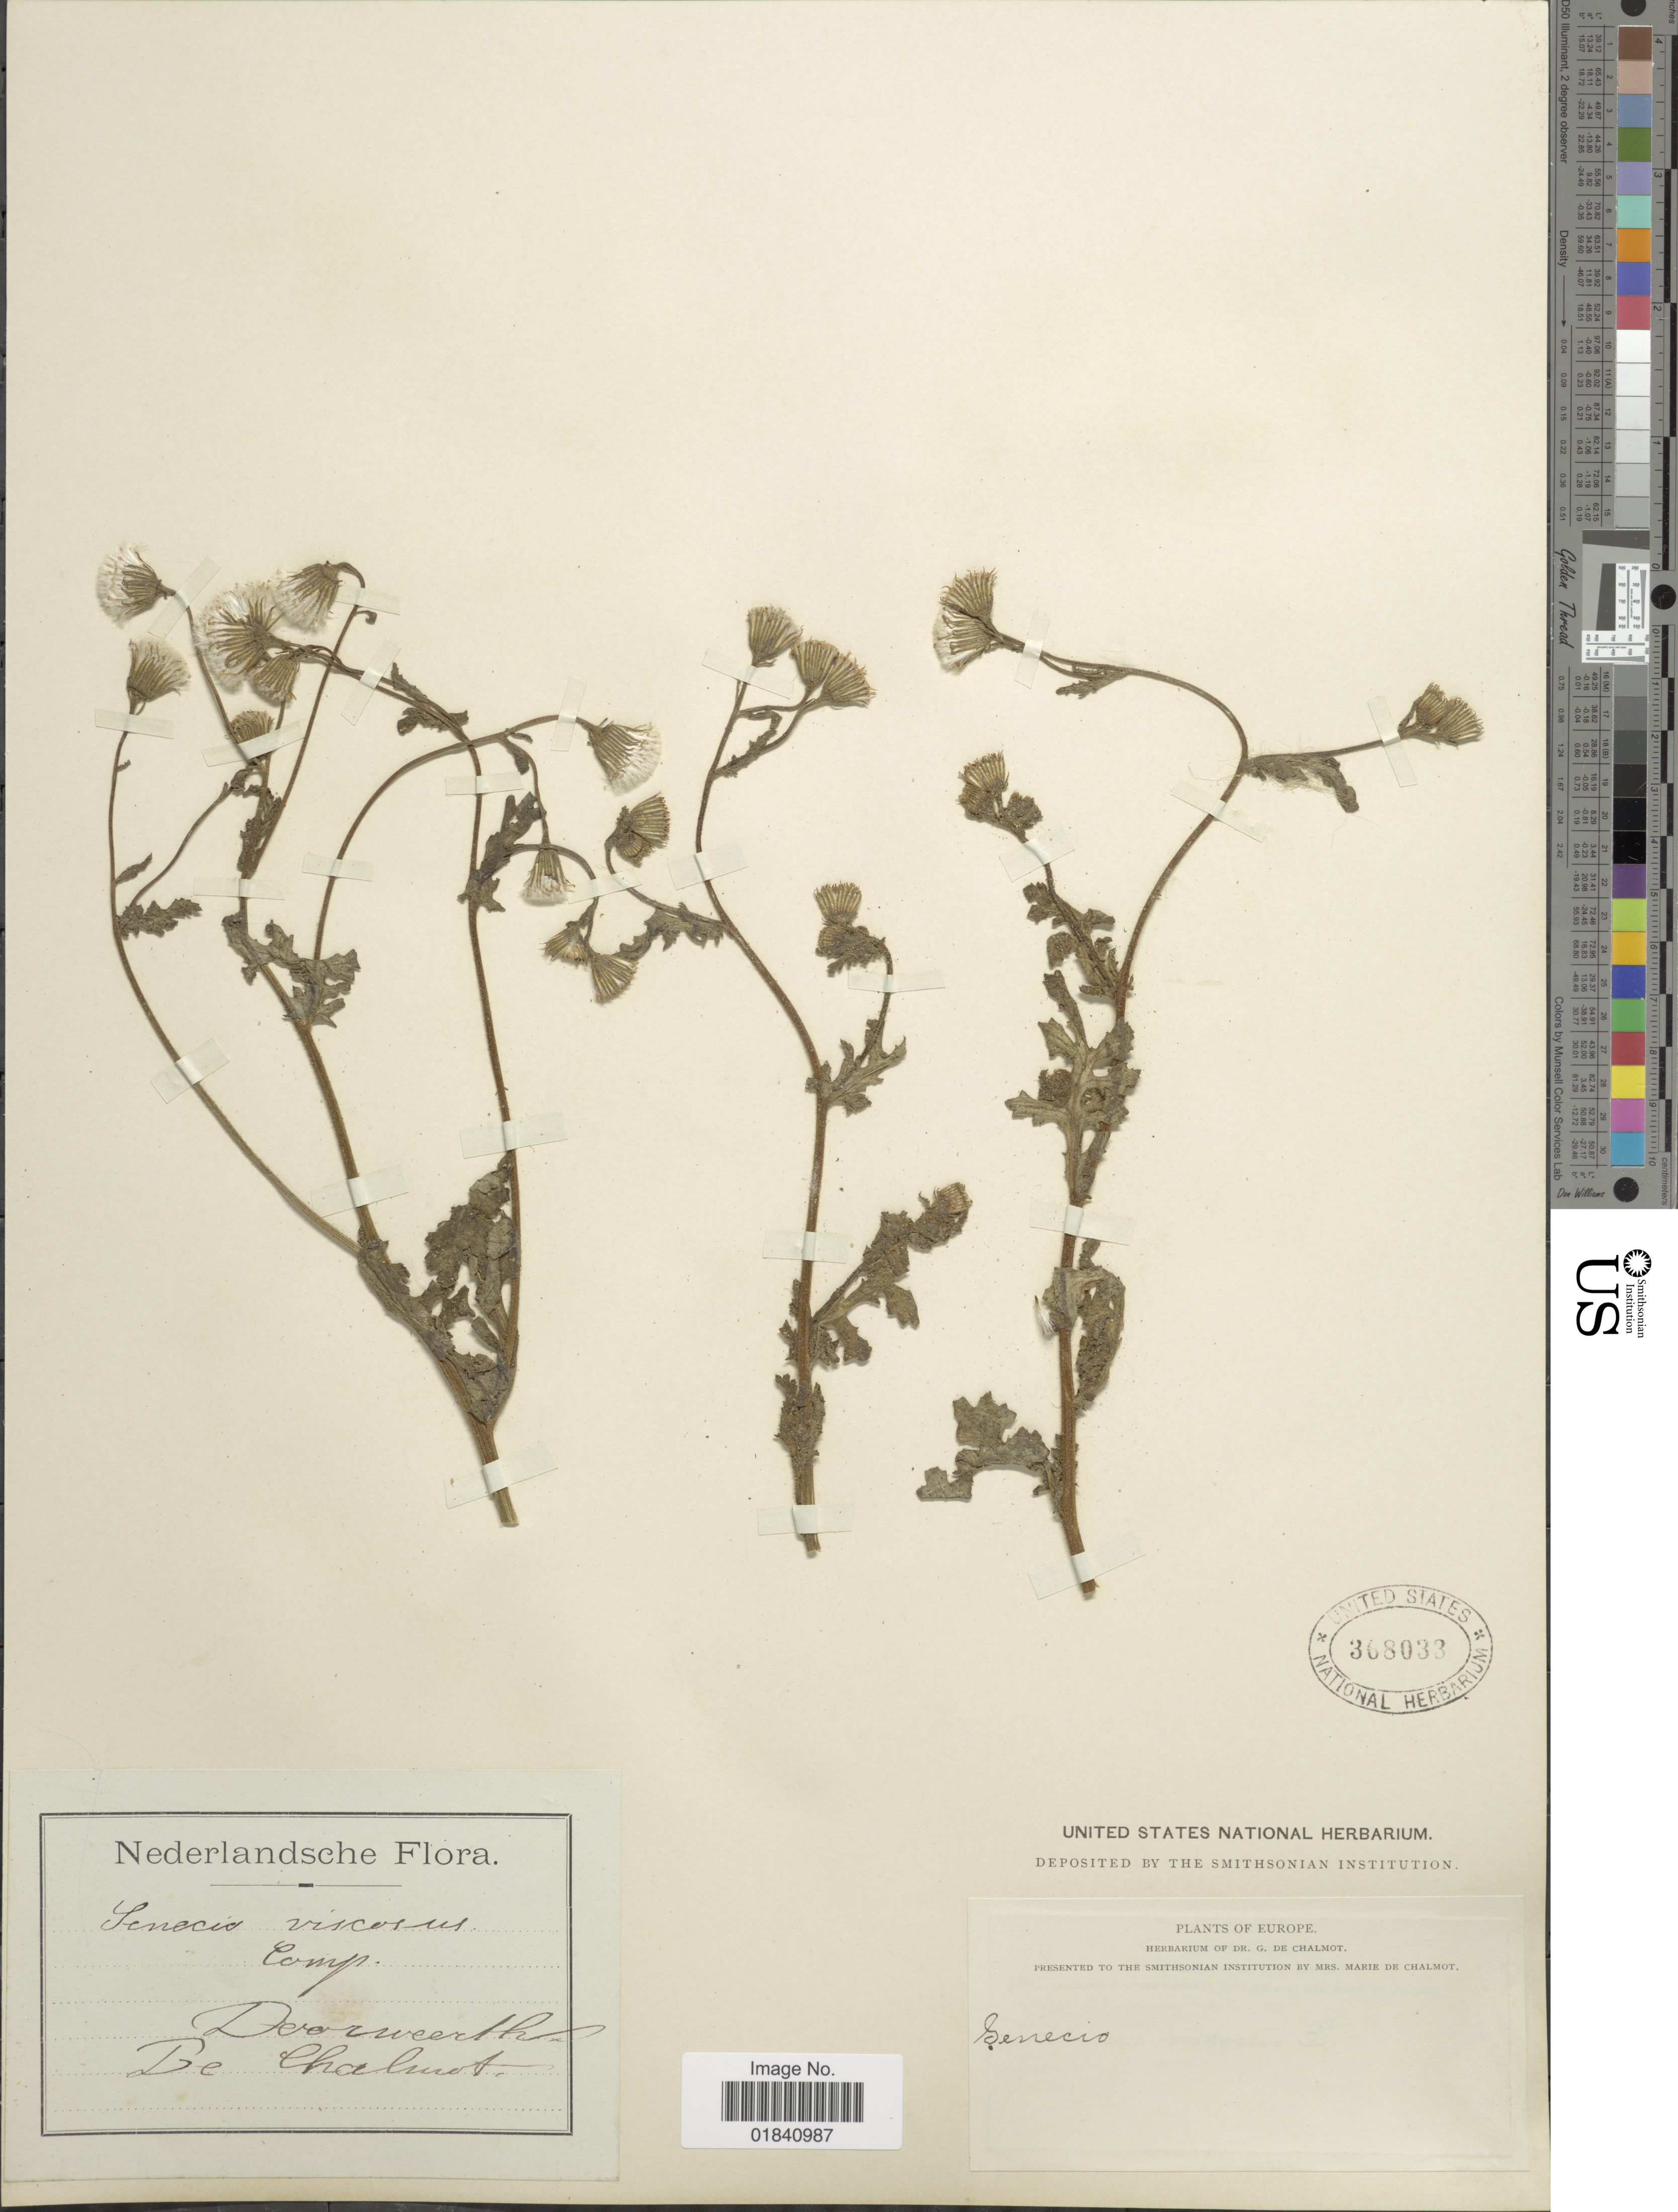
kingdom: Plantae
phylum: Tracheophyta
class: Magnoliopsida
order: Asterales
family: Asteraceae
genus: Senecio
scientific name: Senecio viscosus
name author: L.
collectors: G. de Chalmot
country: Netherlands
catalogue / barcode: US 368033